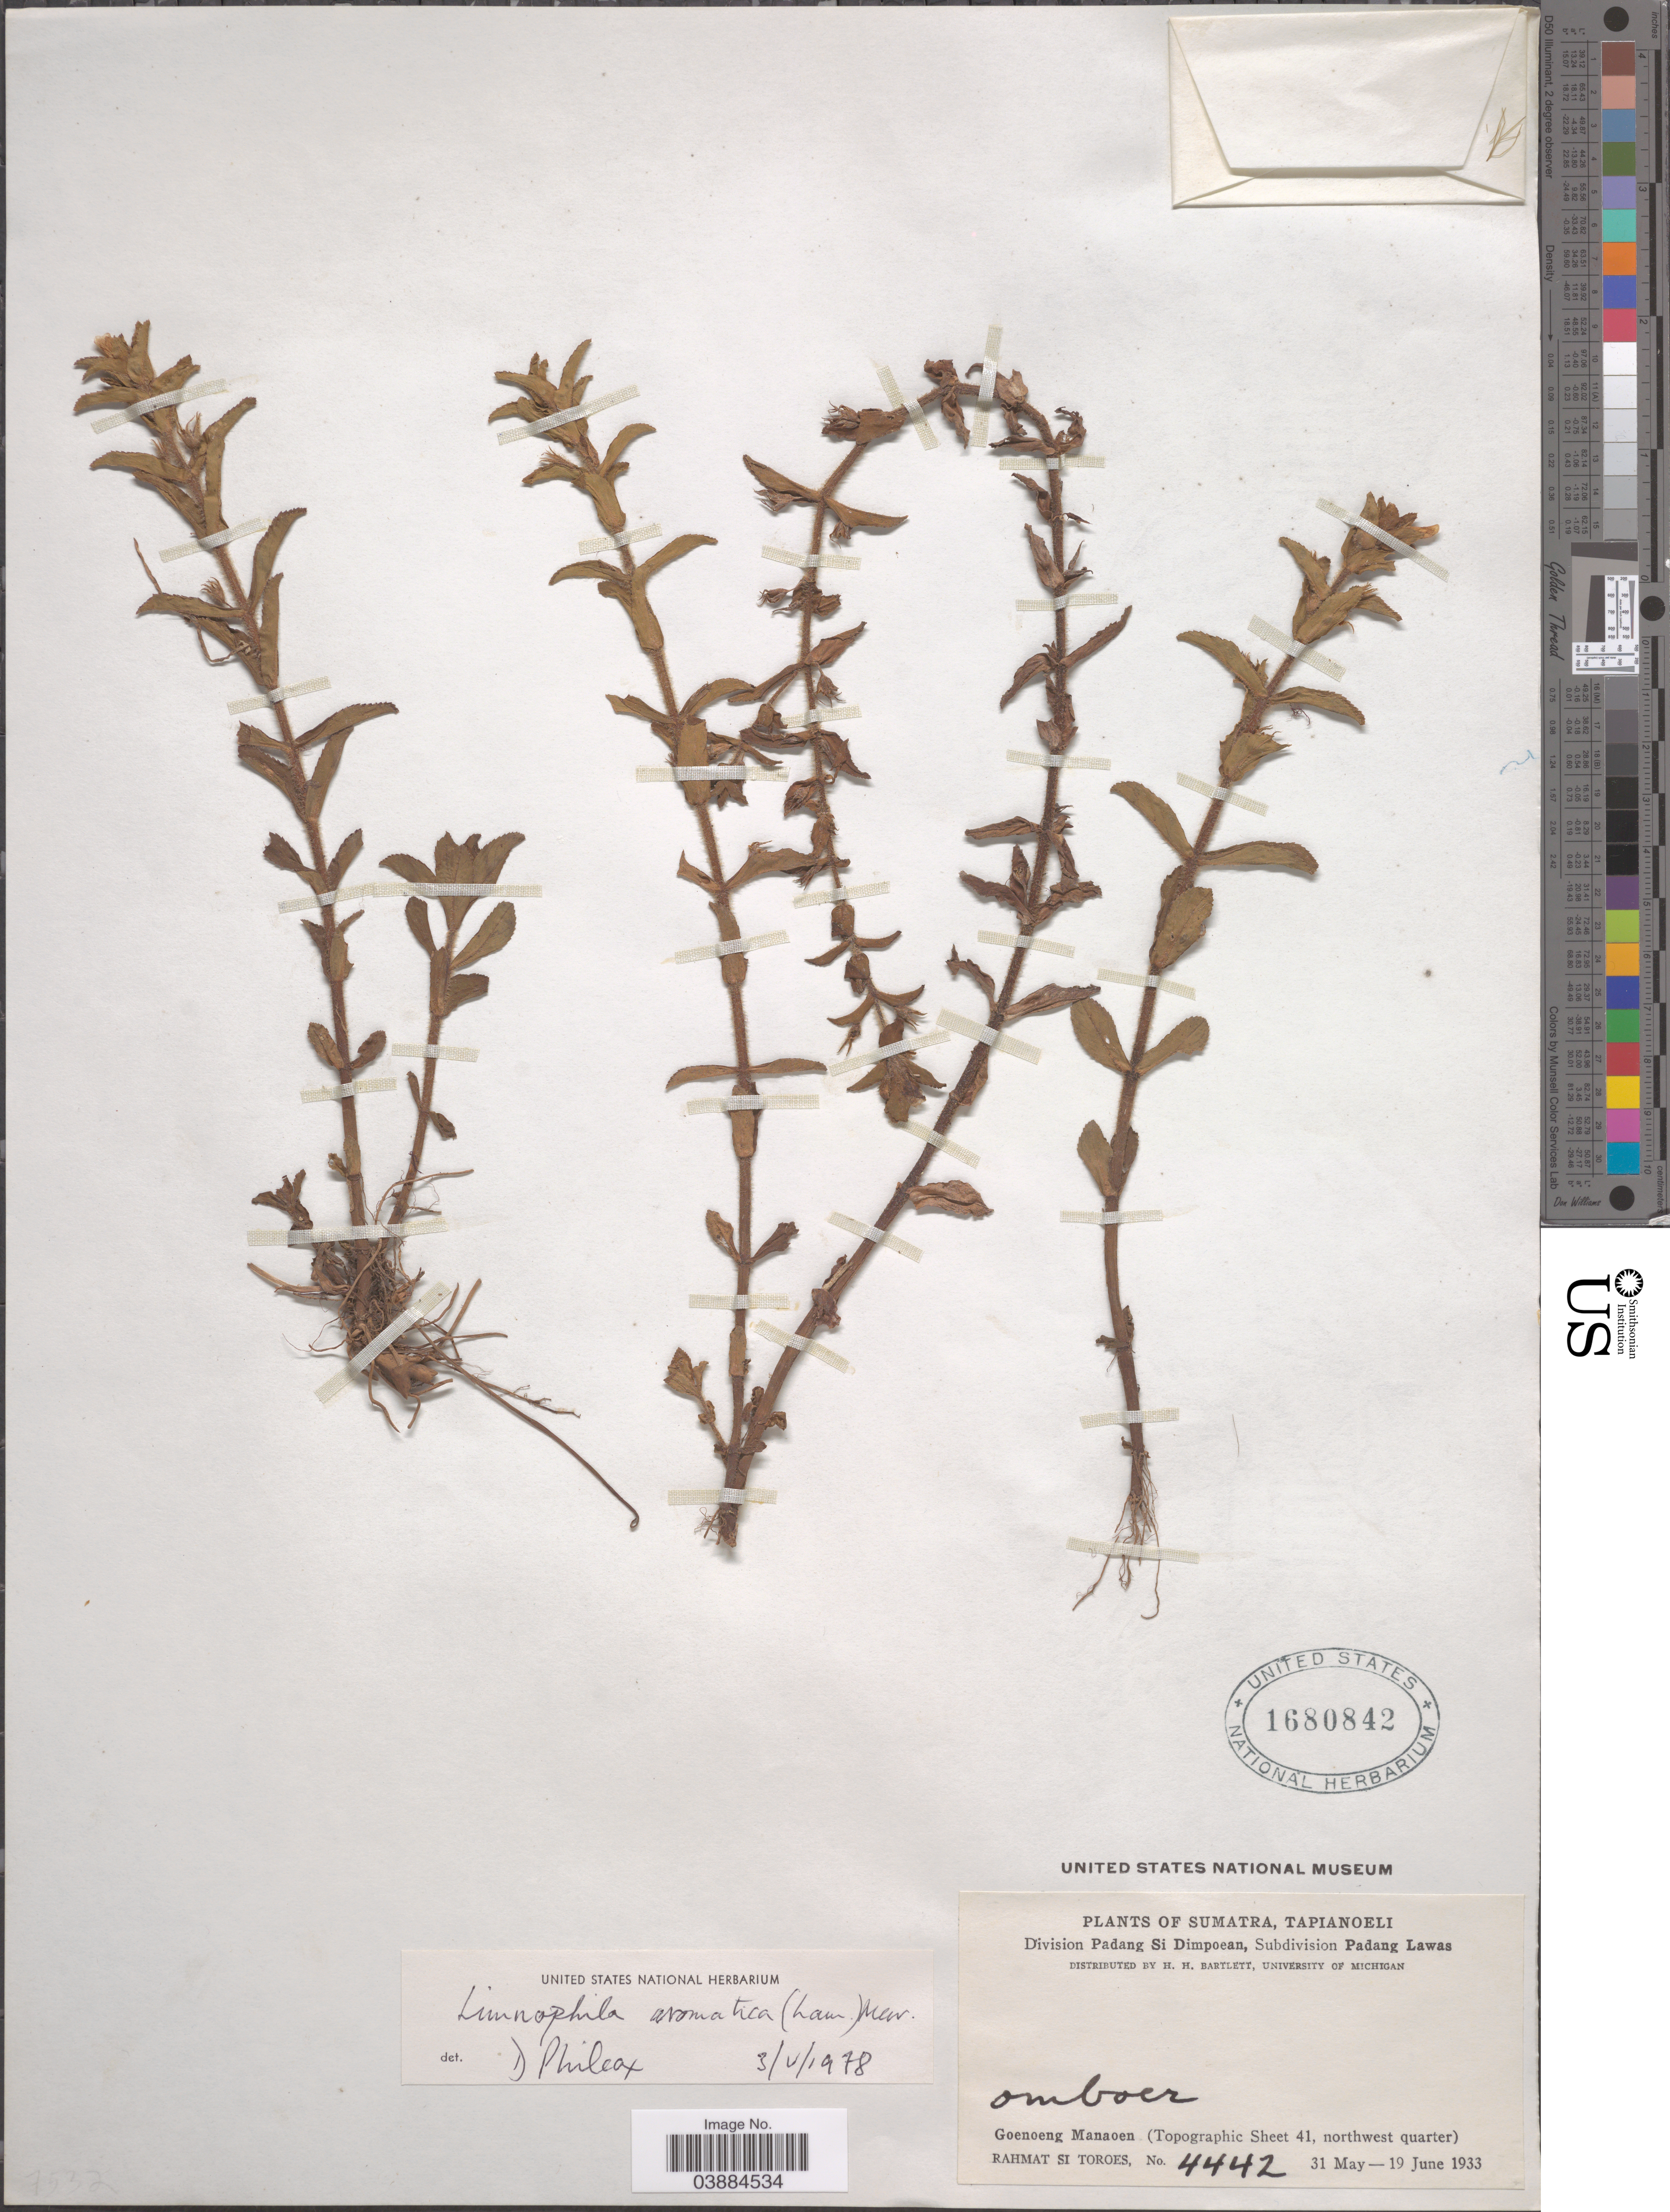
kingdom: Plantae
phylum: Tracheophyta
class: Magnoliopsida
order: Lamiales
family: Plantaginaceae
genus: Limnophila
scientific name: Limnophila aromatica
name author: (Lam.) Merr.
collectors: Rahmat Si Boeea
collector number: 4442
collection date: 1933-05-31/1933-06-19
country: Indonesia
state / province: Sumatra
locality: Tapianoeli. Division Padang Si Dimpoean, Subdivision Padang Lawas. Goenoeng Manaoen (Topographic Sheet 41, northwest quarter).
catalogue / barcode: US 1680842